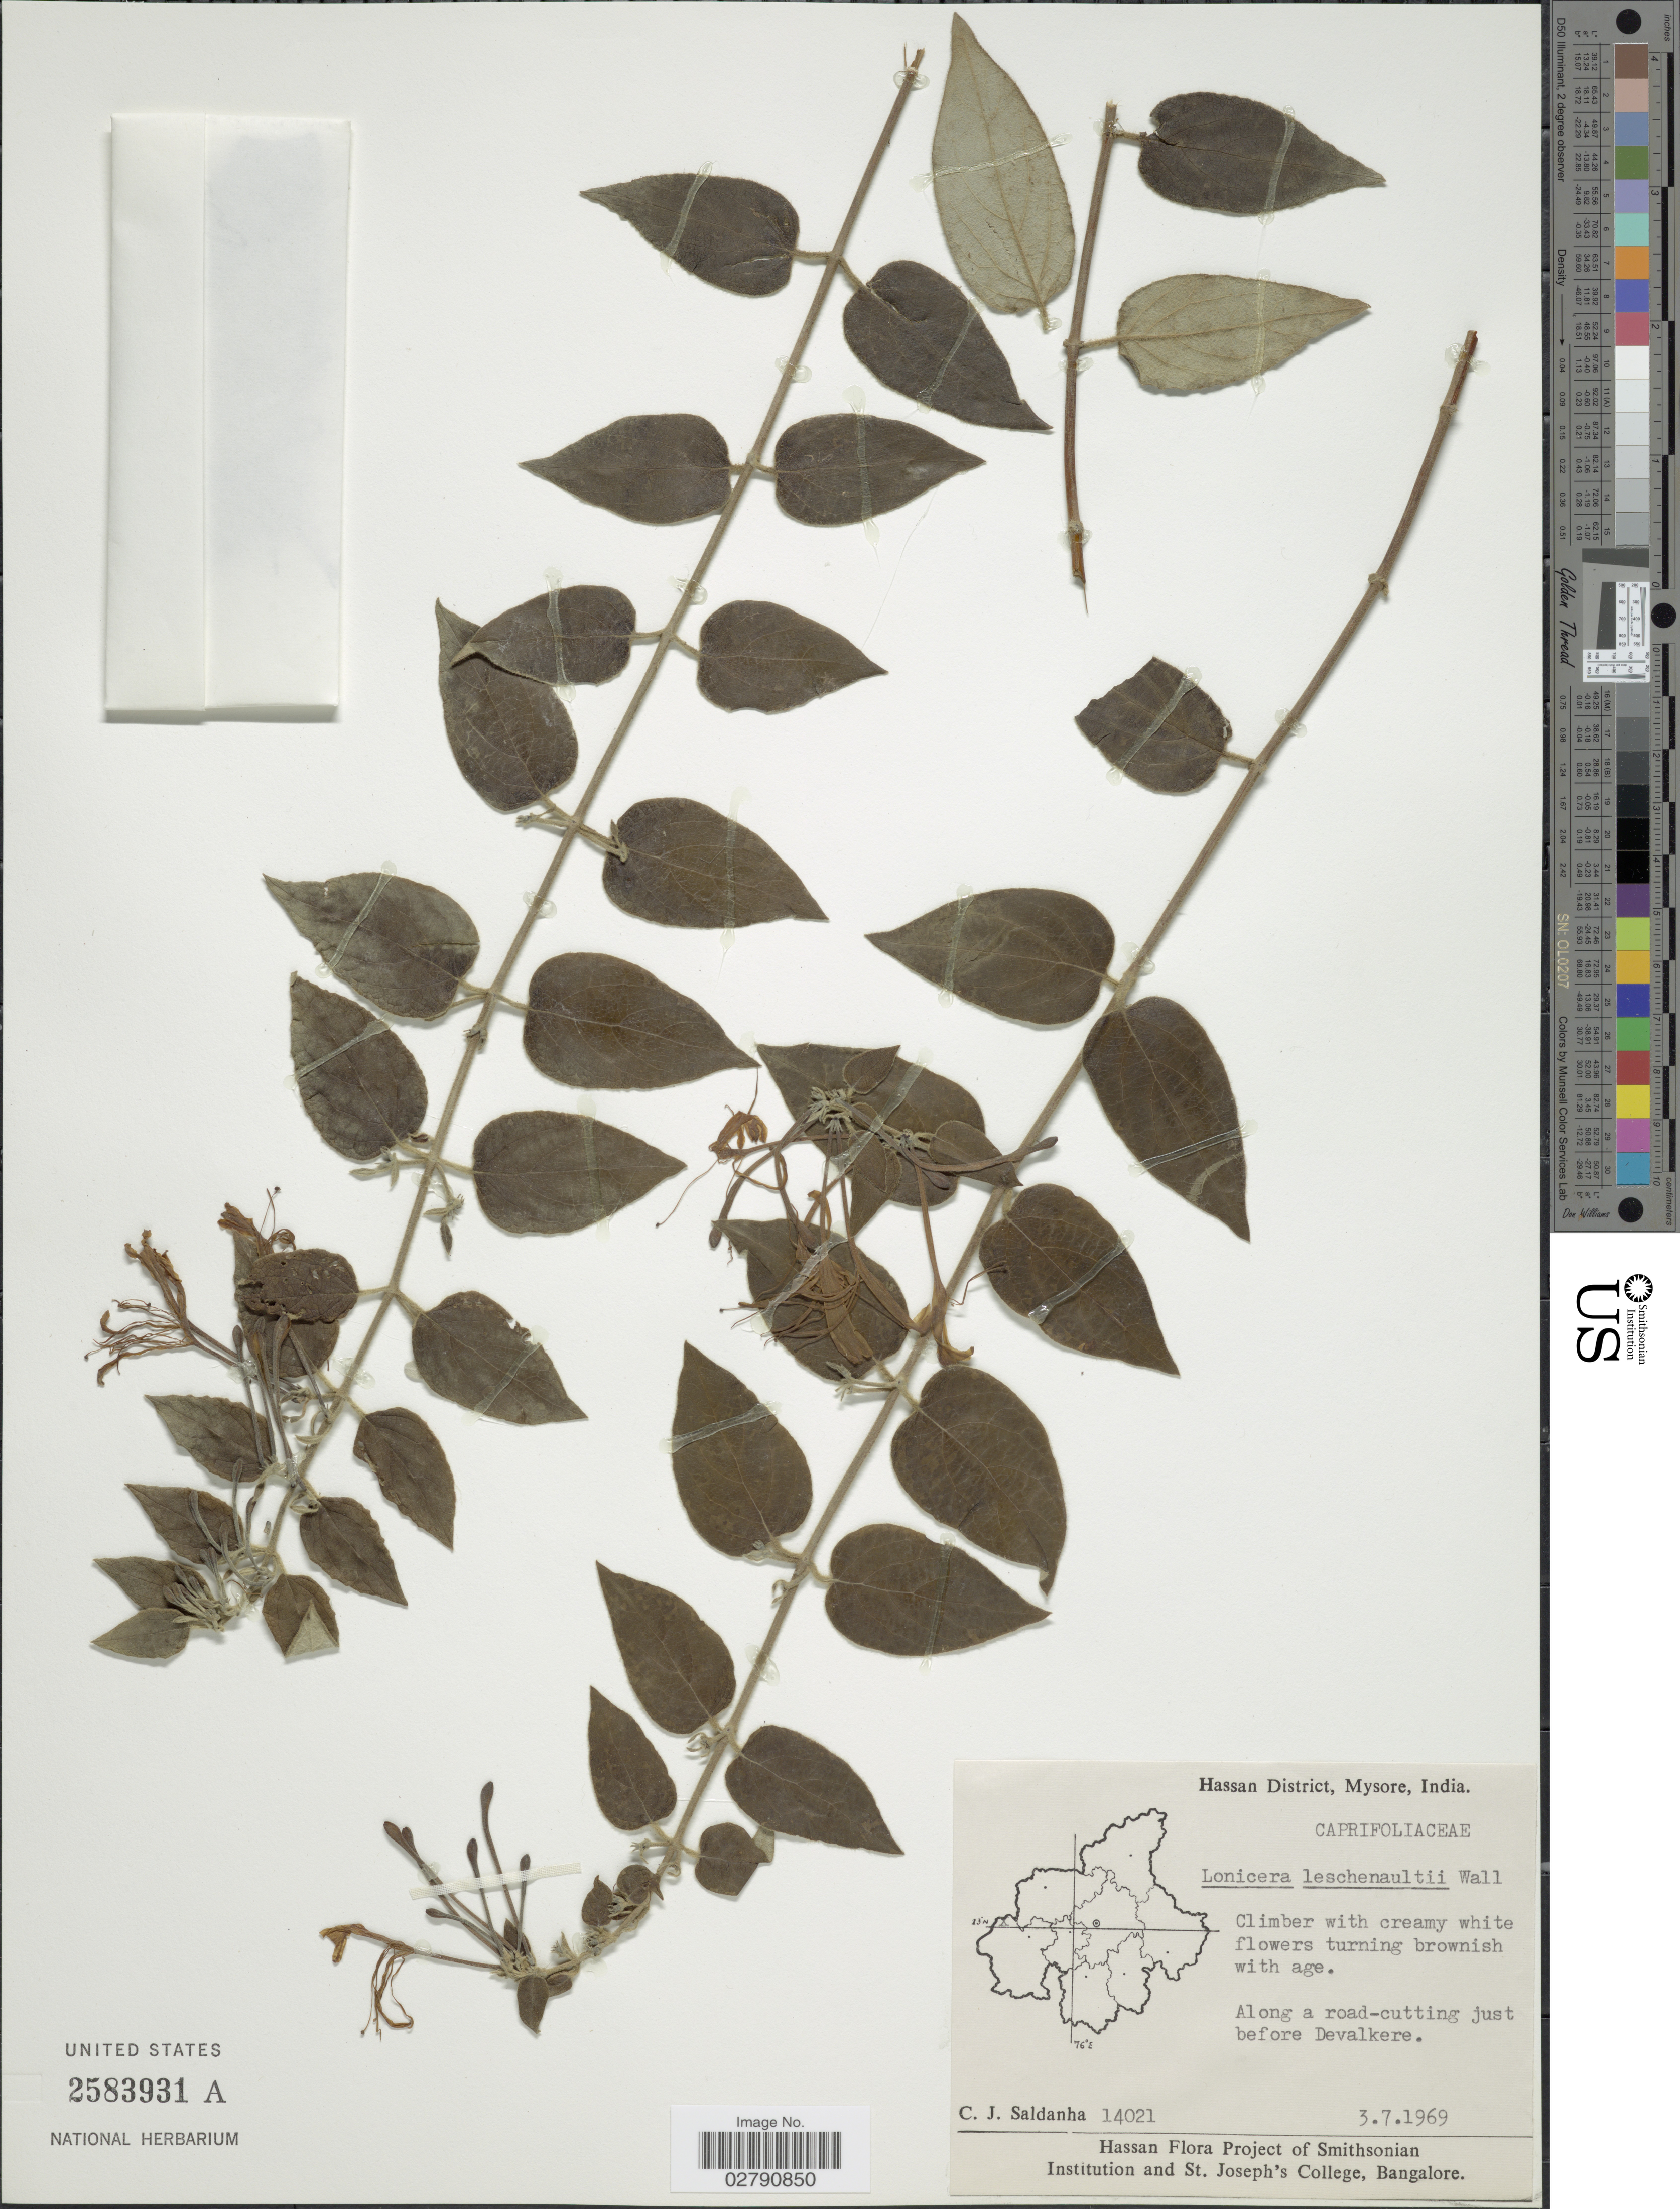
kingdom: Plantae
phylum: Tracheophyta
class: Magnoliopsida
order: Dipsacales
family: Caprifoliaceae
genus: Lonicera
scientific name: Lonicera leschenaultii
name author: Wall.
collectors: C. J. Saldanha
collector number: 14021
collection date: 1969-07-03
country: India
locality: Hassan District, Mysore. Along a road-cutting just before Devalkare.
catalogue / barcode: US 2583931A